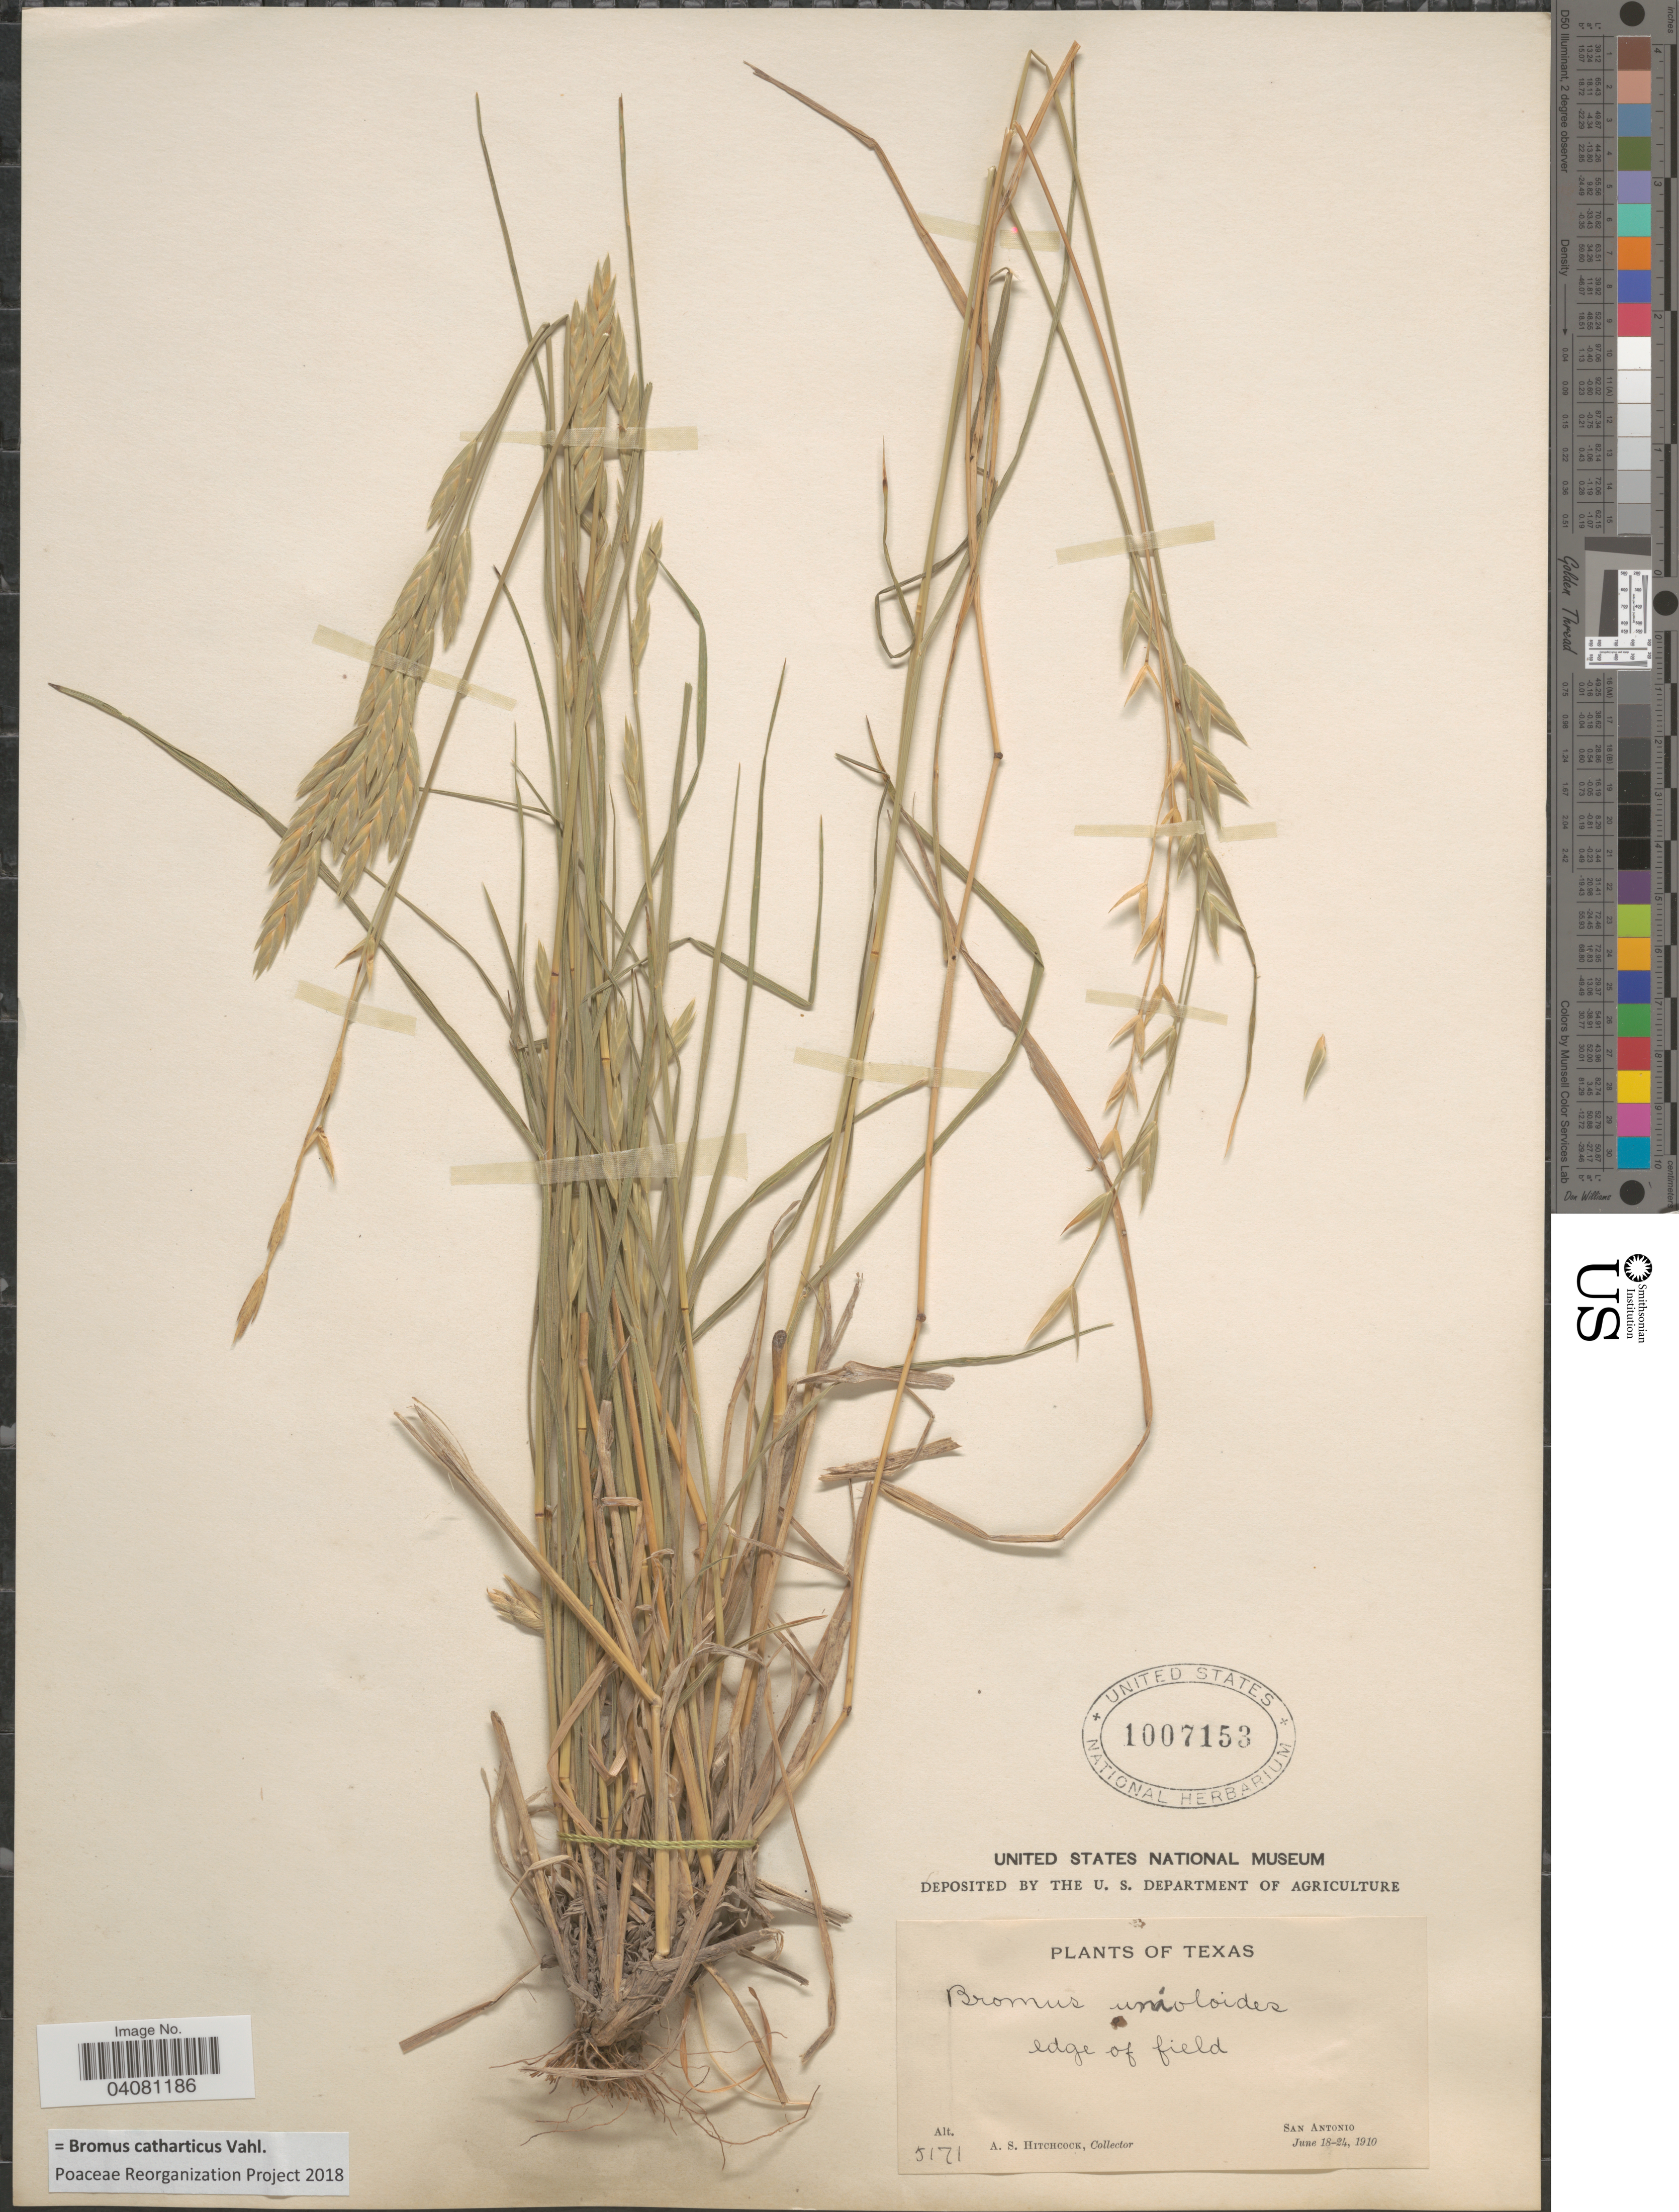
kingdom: Plantae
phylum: Tracheophyta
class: Liliopsida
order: Poales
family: Poaceae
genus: Bromus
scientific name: Bromus catharticus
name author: Vahl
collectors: A. S. Hitchcock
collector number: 5171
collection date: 1910-06-18/1910-06-24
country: United States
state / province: Texas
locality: Edge of field. San Antonio.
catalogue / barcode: US 1007153